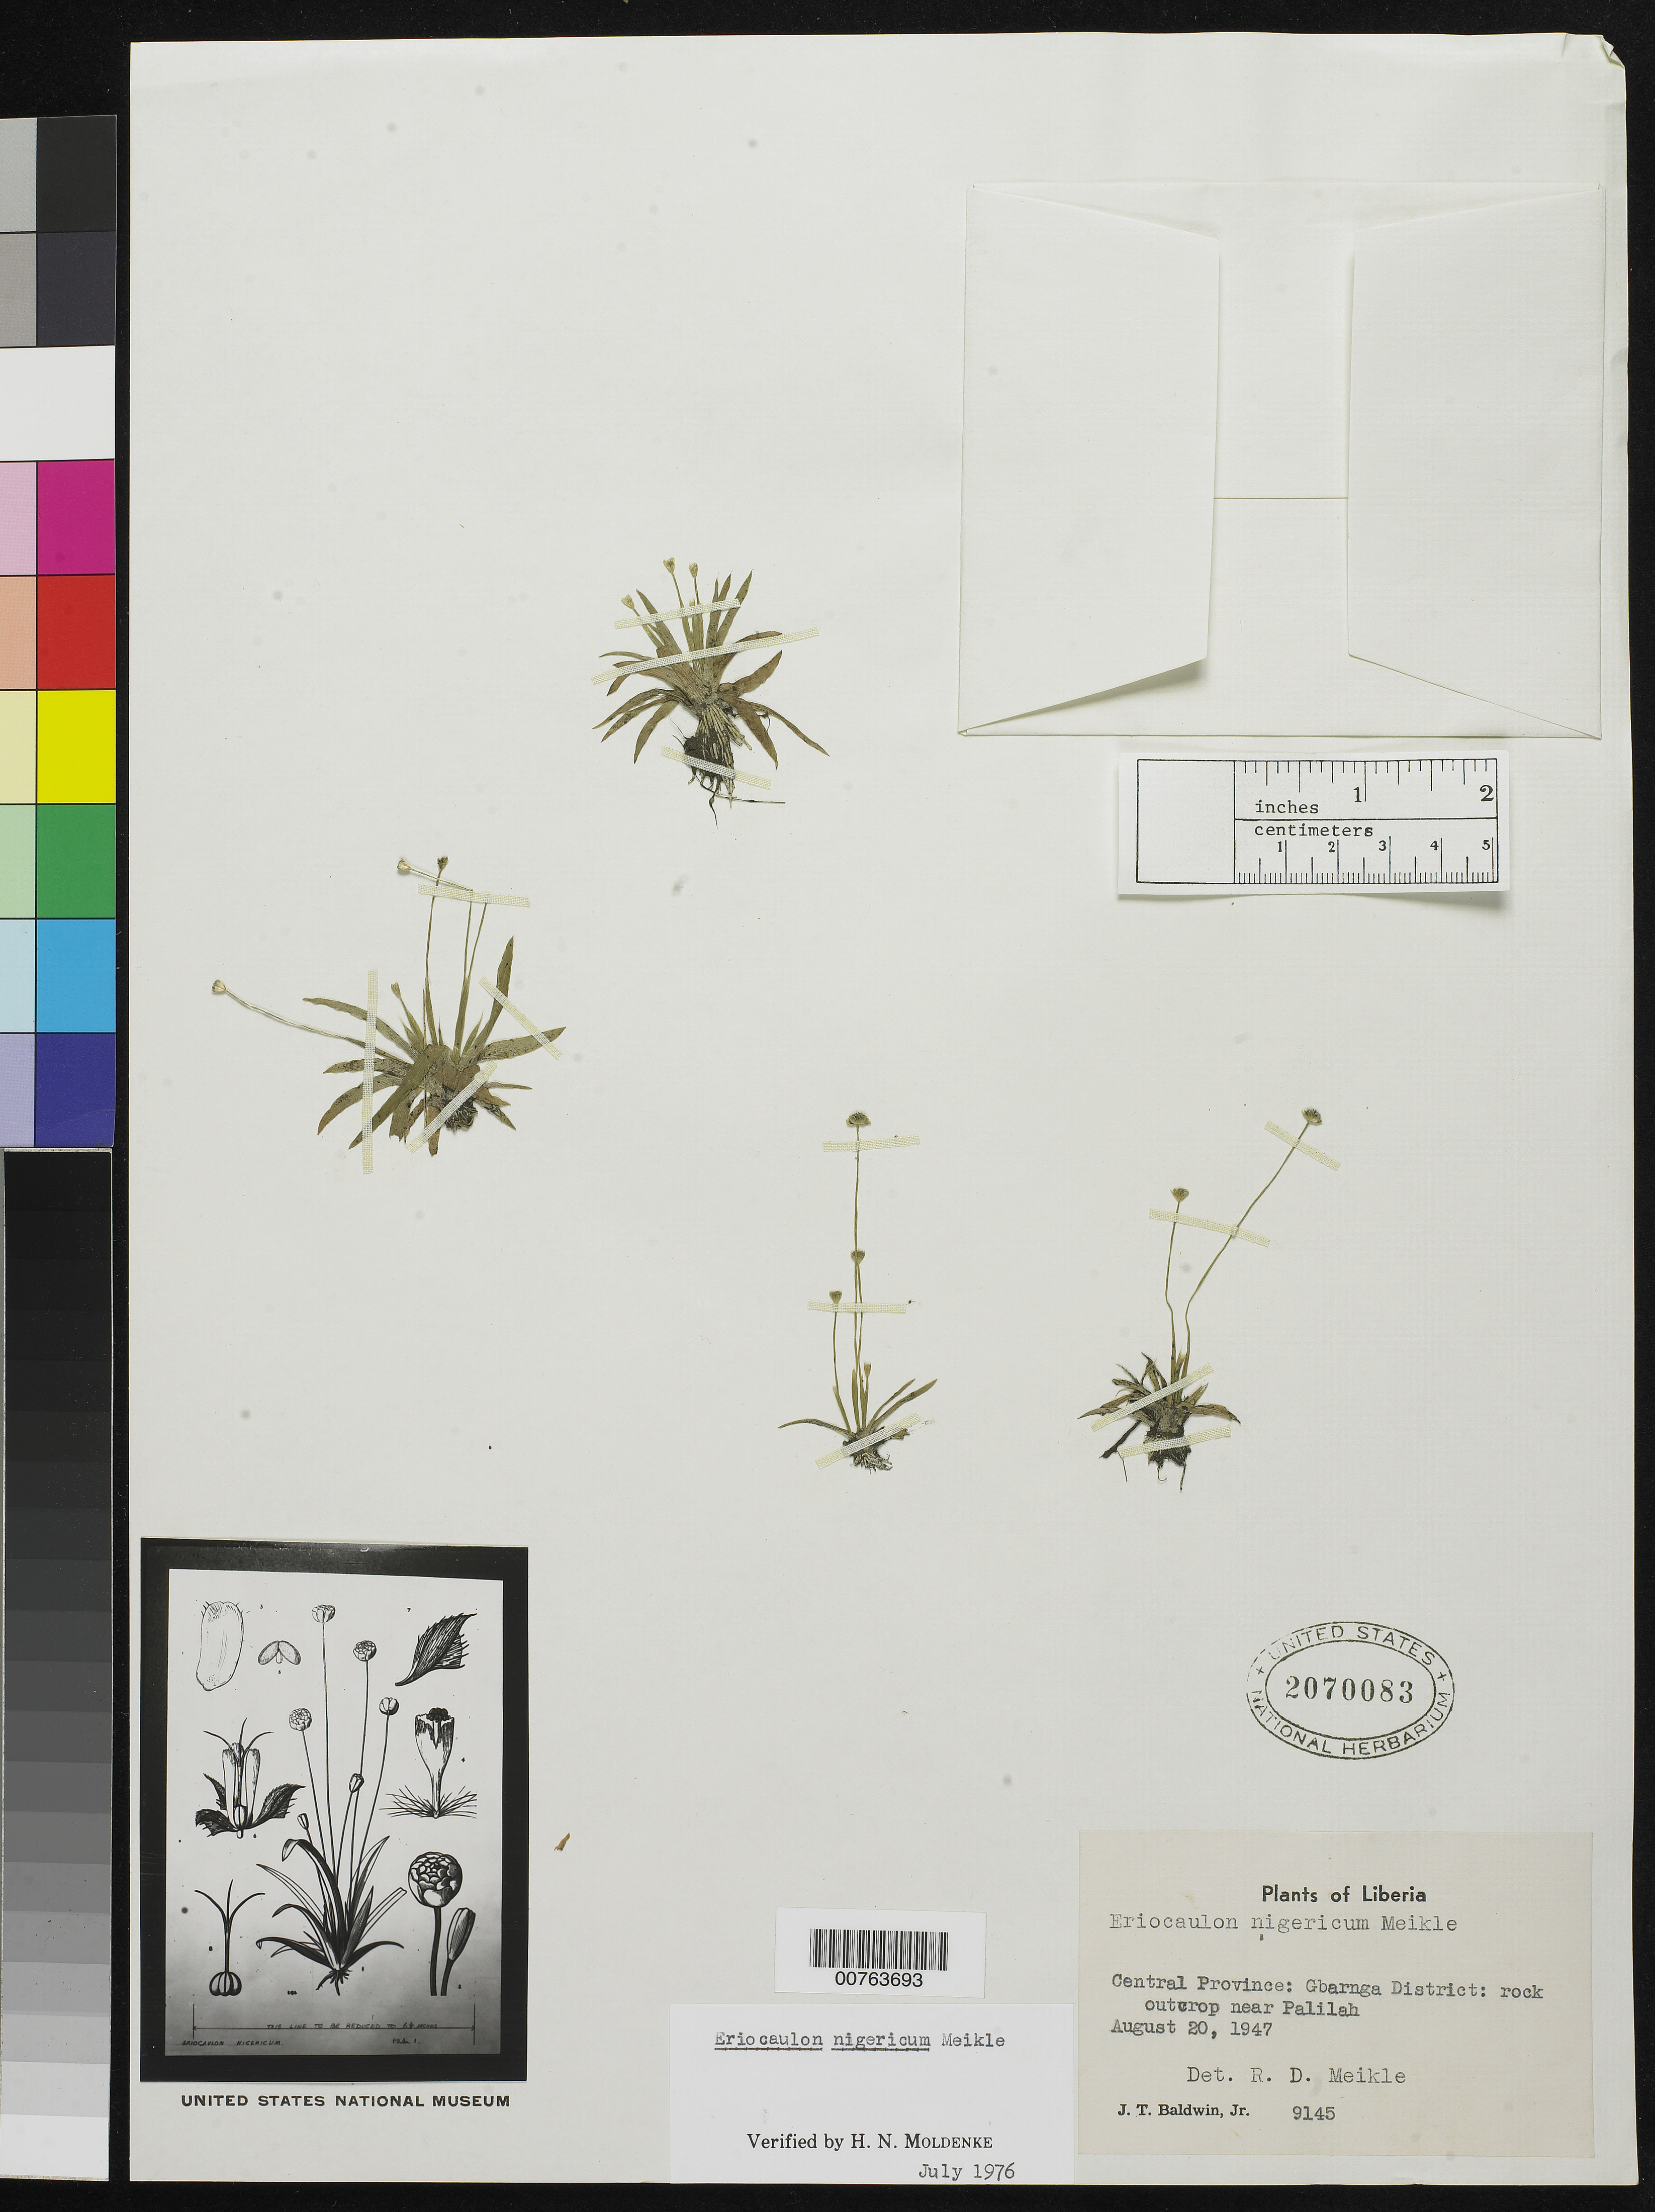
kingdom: Plantae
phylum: Tracheophyta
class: Liliopsida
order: Poales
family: Eriocaulaceae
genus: Eriocaulon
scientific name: Eriocaulon nigericum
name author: Meikle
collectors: J. T. Baldwin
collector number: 9145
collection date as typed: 20 Aug 1947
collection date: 1947-08-20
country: Liberia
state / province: Bong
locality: Central Province: Gbarnga District, near Palilah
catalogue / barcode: US 2070083